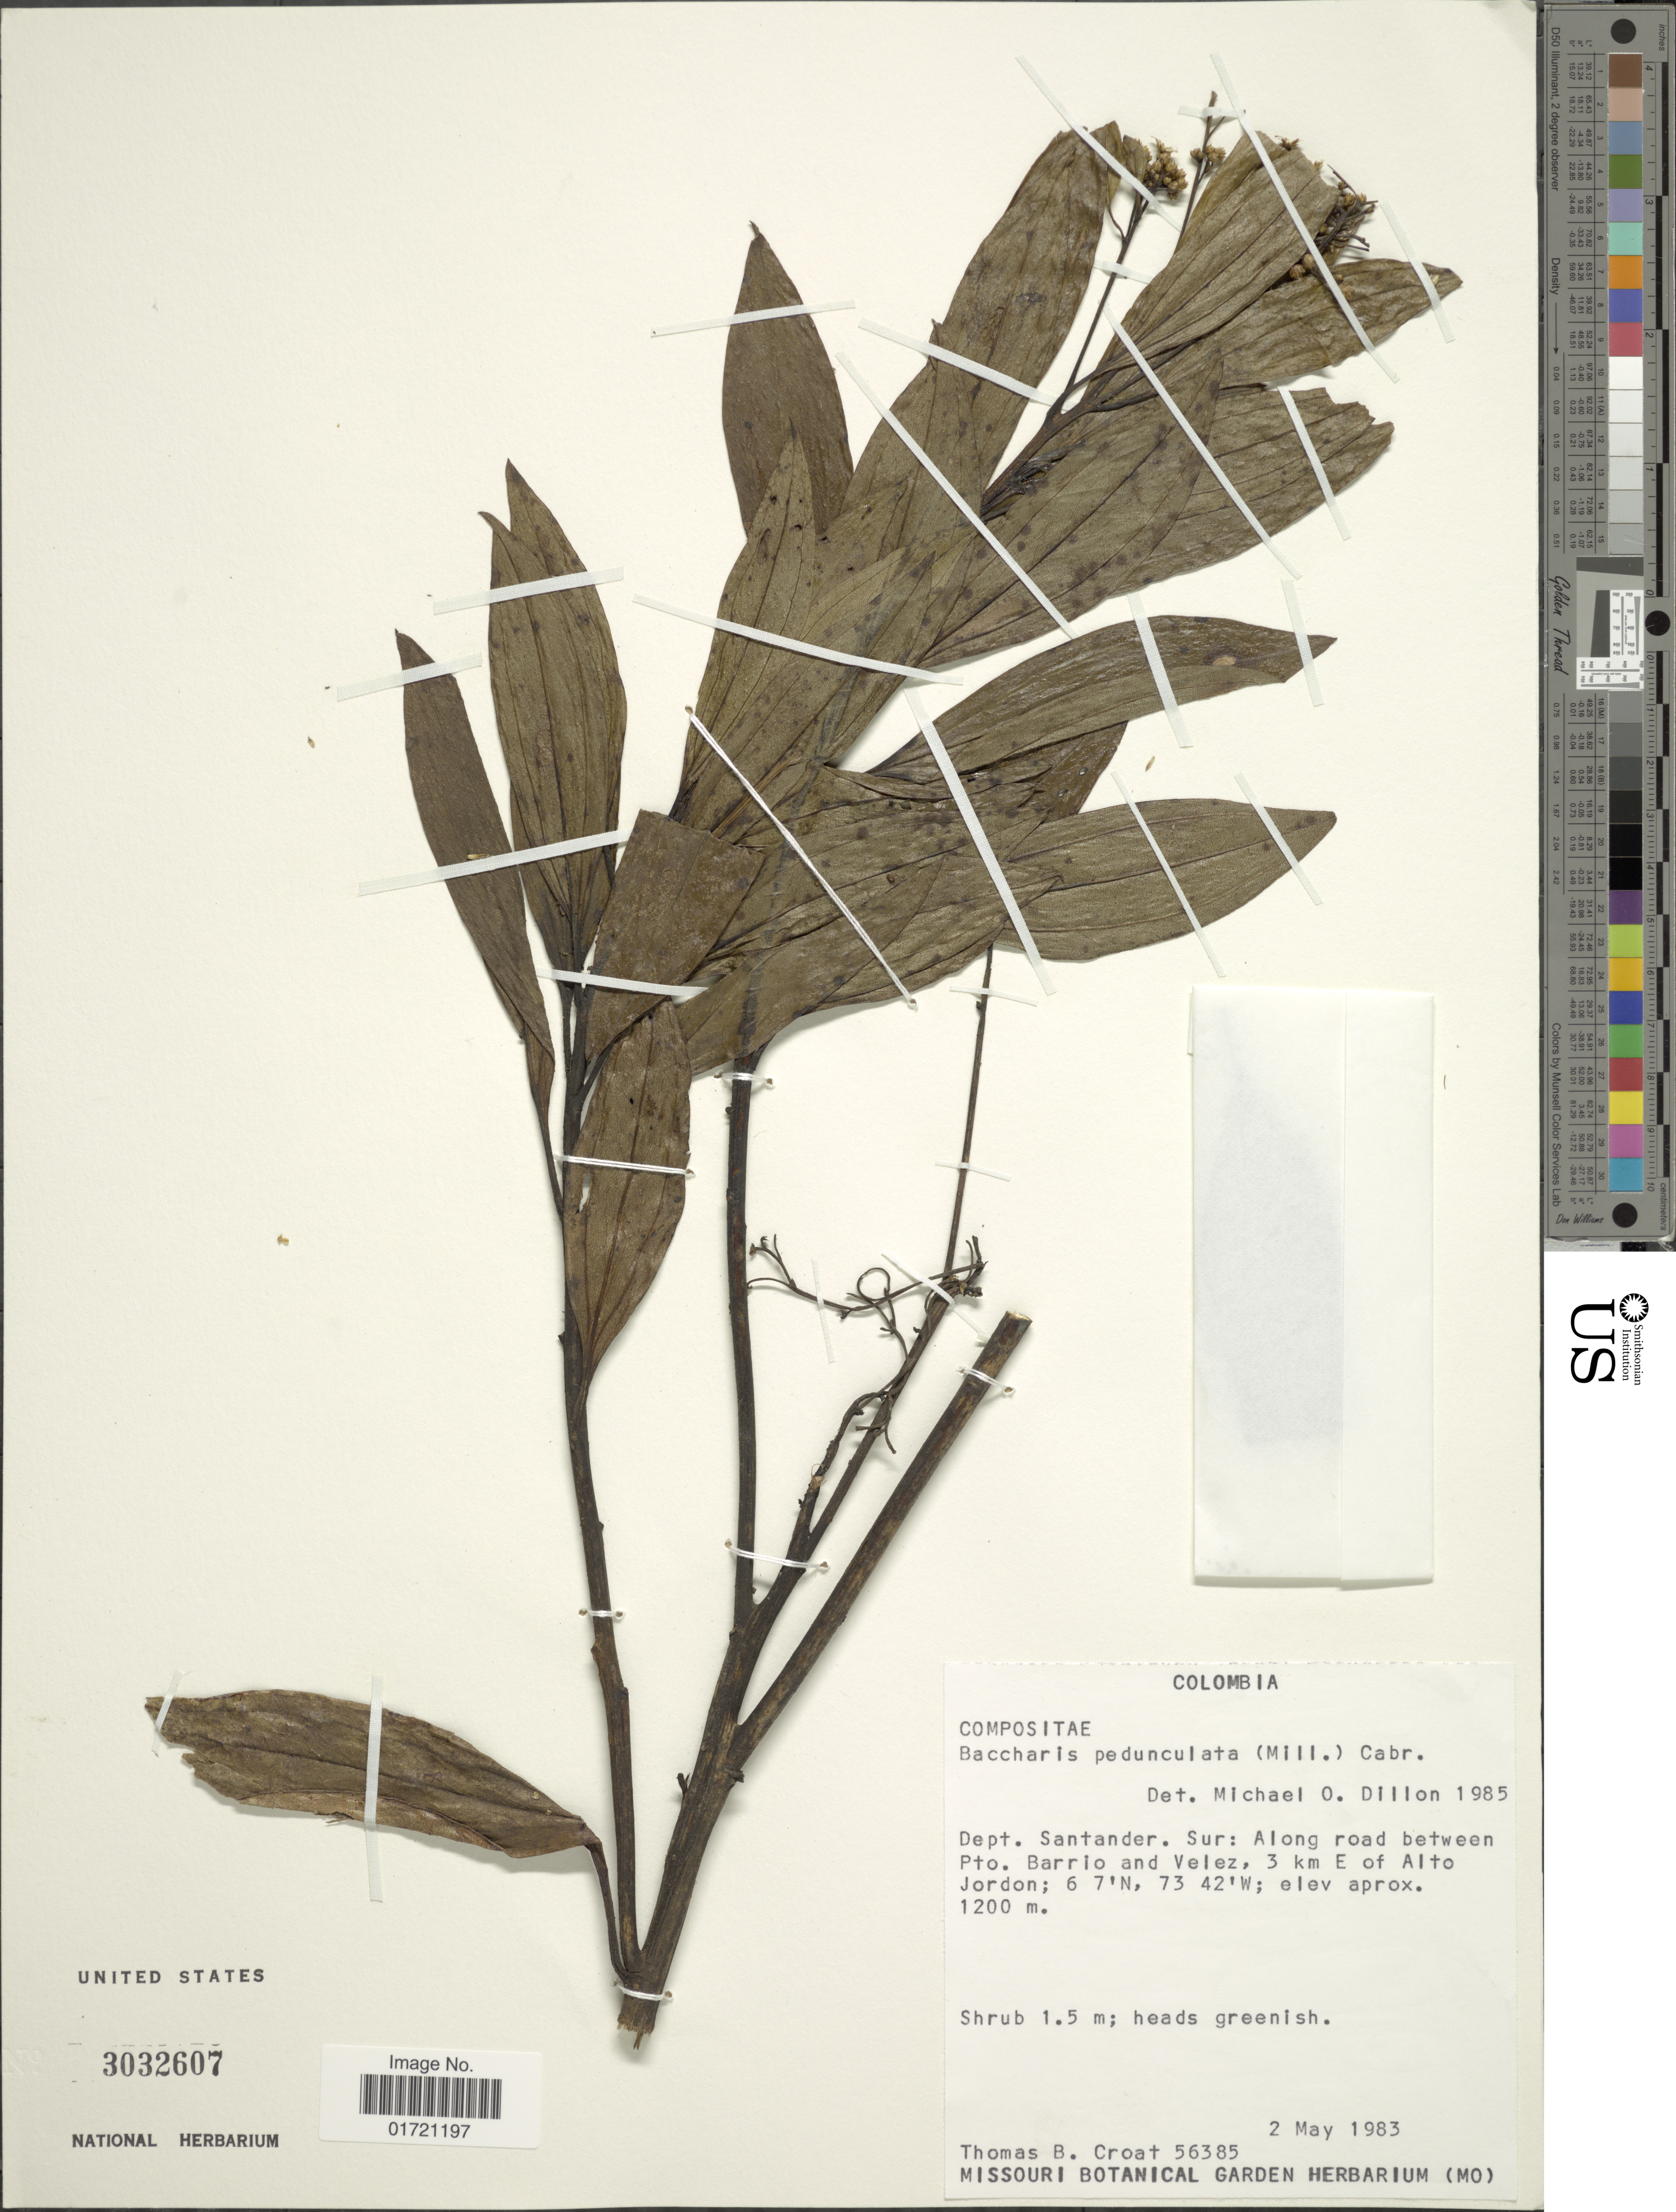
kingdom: Plantae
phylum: Tracheophyta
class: Magnoliopsida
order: Asterales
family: Asteraceae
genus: Baccharis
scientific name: Baccharis pedunculata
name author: (Mill.) Cabrera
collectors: T. B. Croat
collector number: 56385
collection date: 1983-05-02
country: Colombia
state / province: Santander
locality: Dept. Santander. Sur: Along road between Pto. Barrio and Velez, 3 km E of Alto Jordon.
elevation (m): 1200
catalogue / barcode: US 3032607